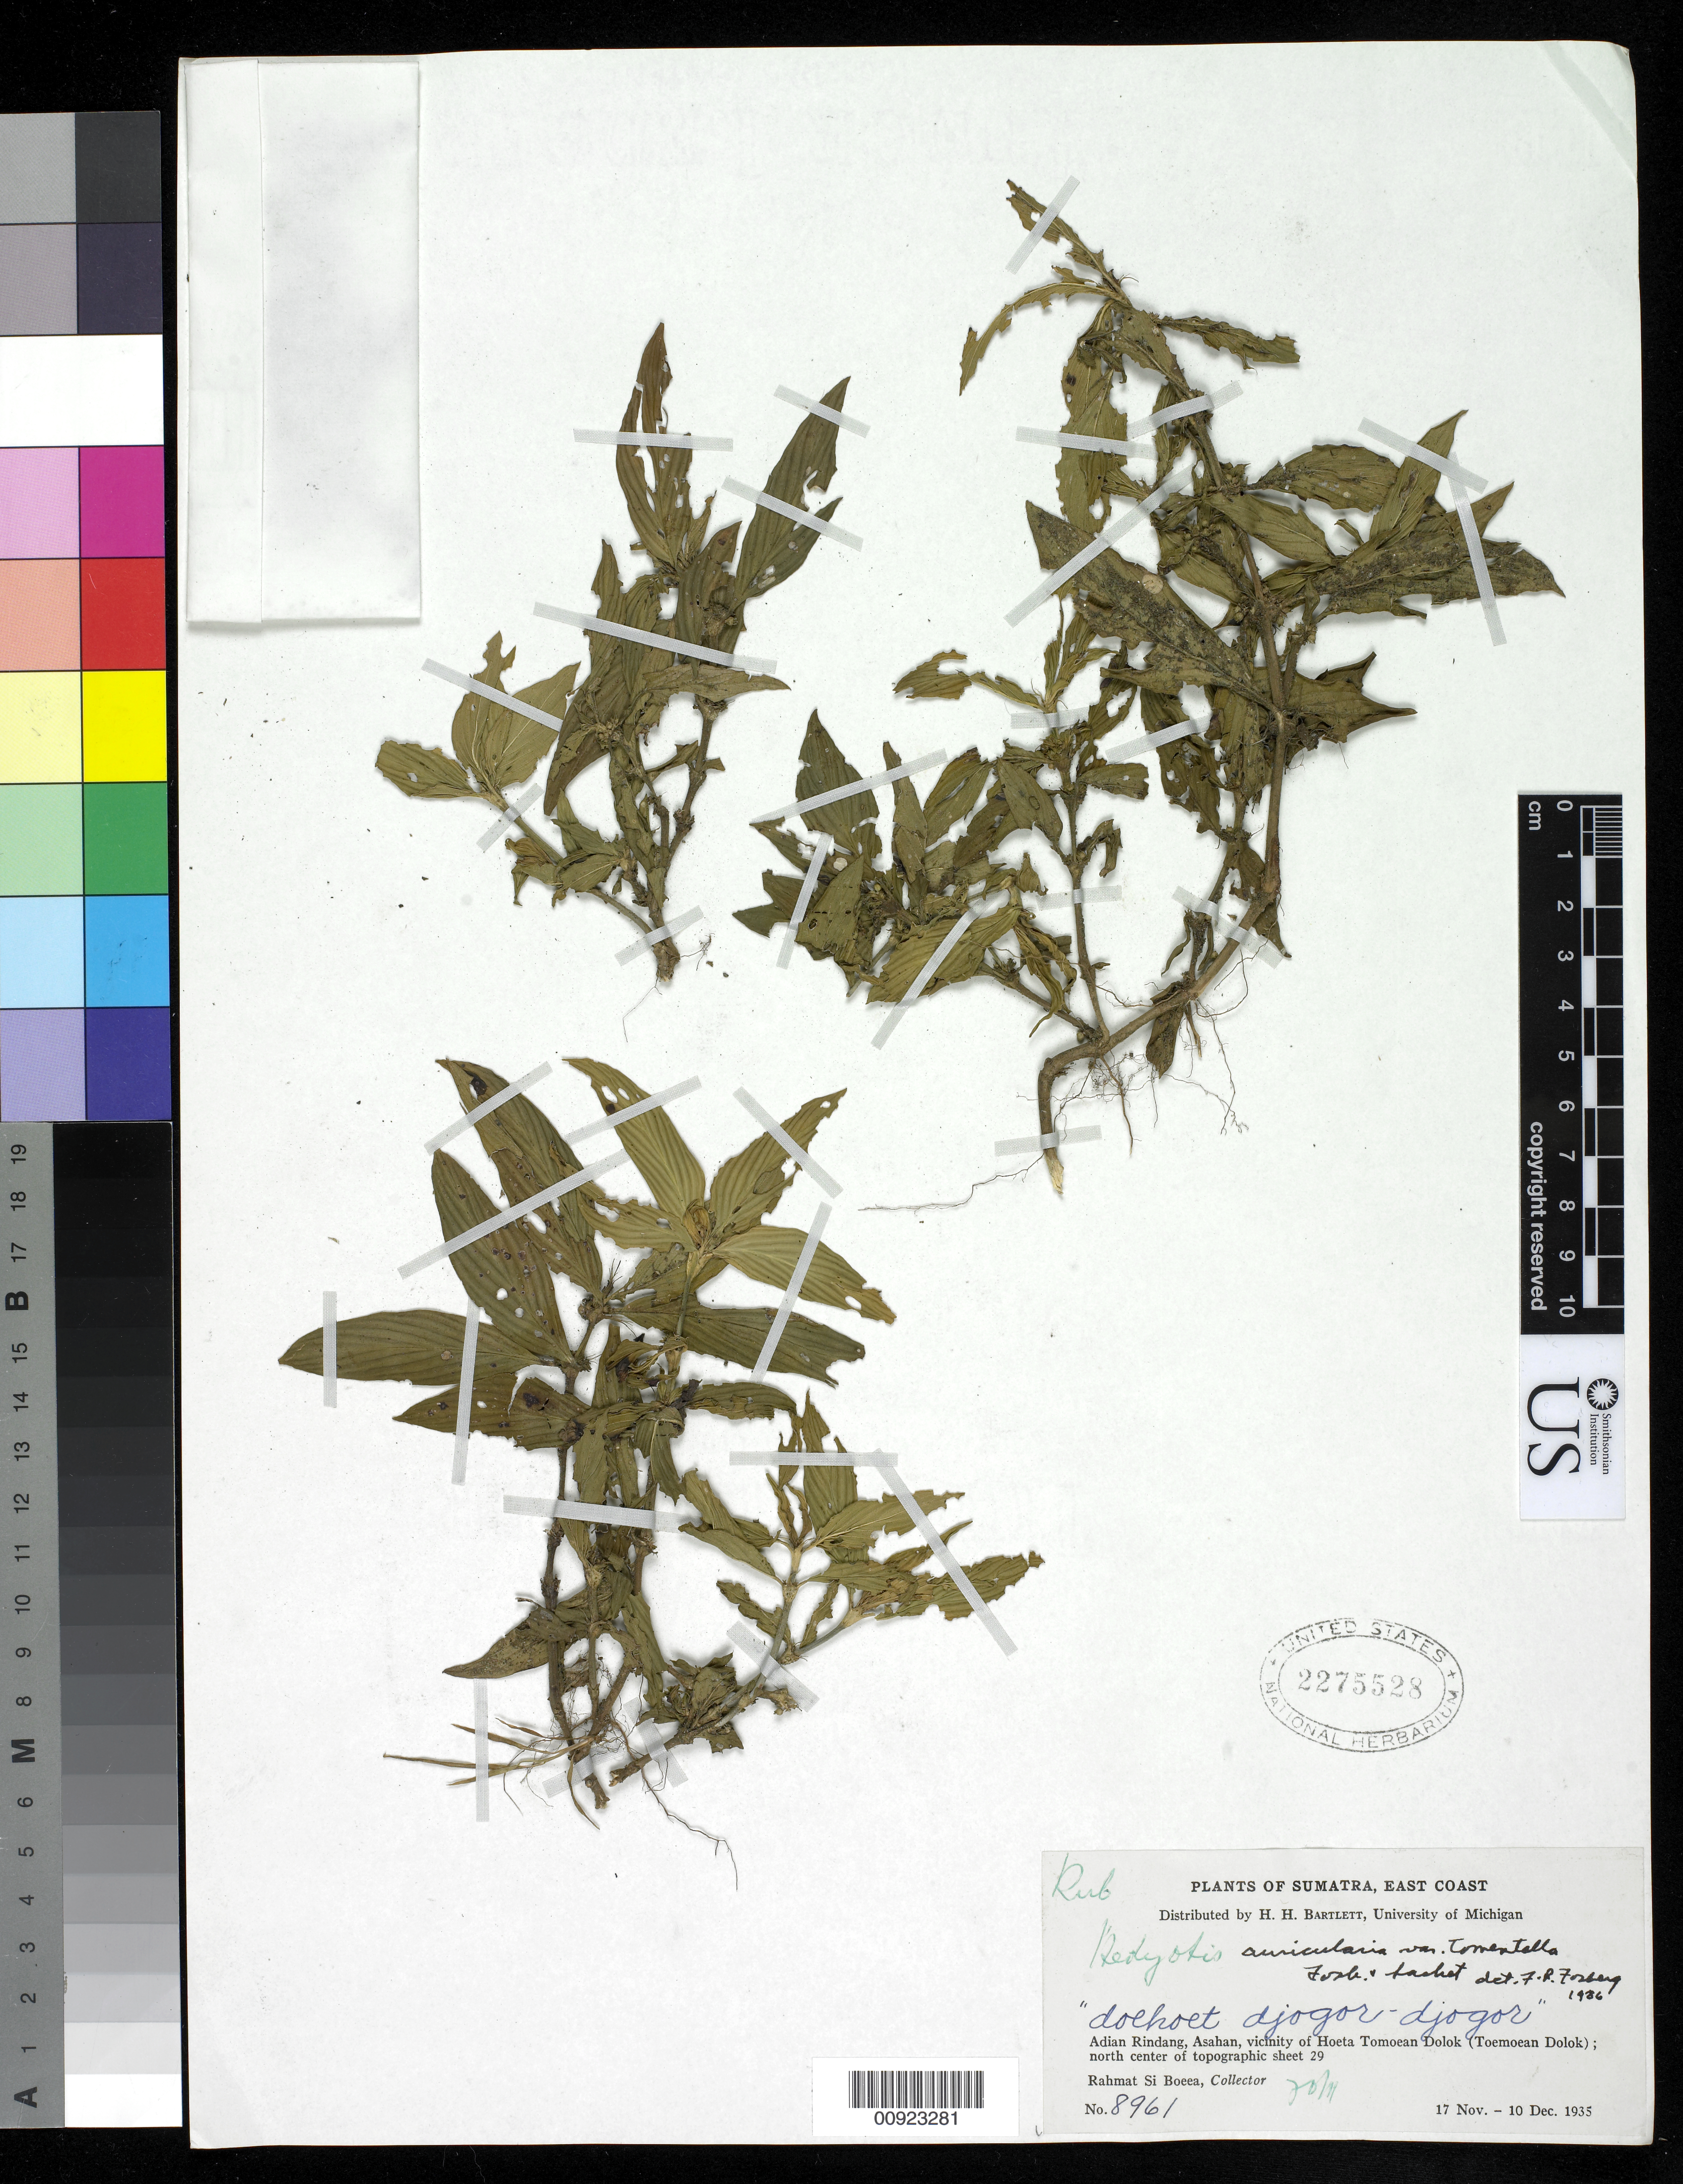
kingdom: Plantae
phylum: Tracheophyta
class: Magnoliopsida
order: Gentianales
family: Rubiaceae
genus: Hedyotis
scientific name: Hedyotis auricularia var. tomentella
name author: Fosberg & Sachet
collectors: Rahmat Si Boeea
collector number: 8961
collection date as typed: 17 Nov 1935 to 10 Dec 1935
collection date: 1935-11-17/1935-12-10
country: Indonesia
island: Sumatra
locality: East coast. Adian Rindang, Asahan, vicinity of Hoeta Tomoean Dolok.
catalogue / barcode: US 2275528